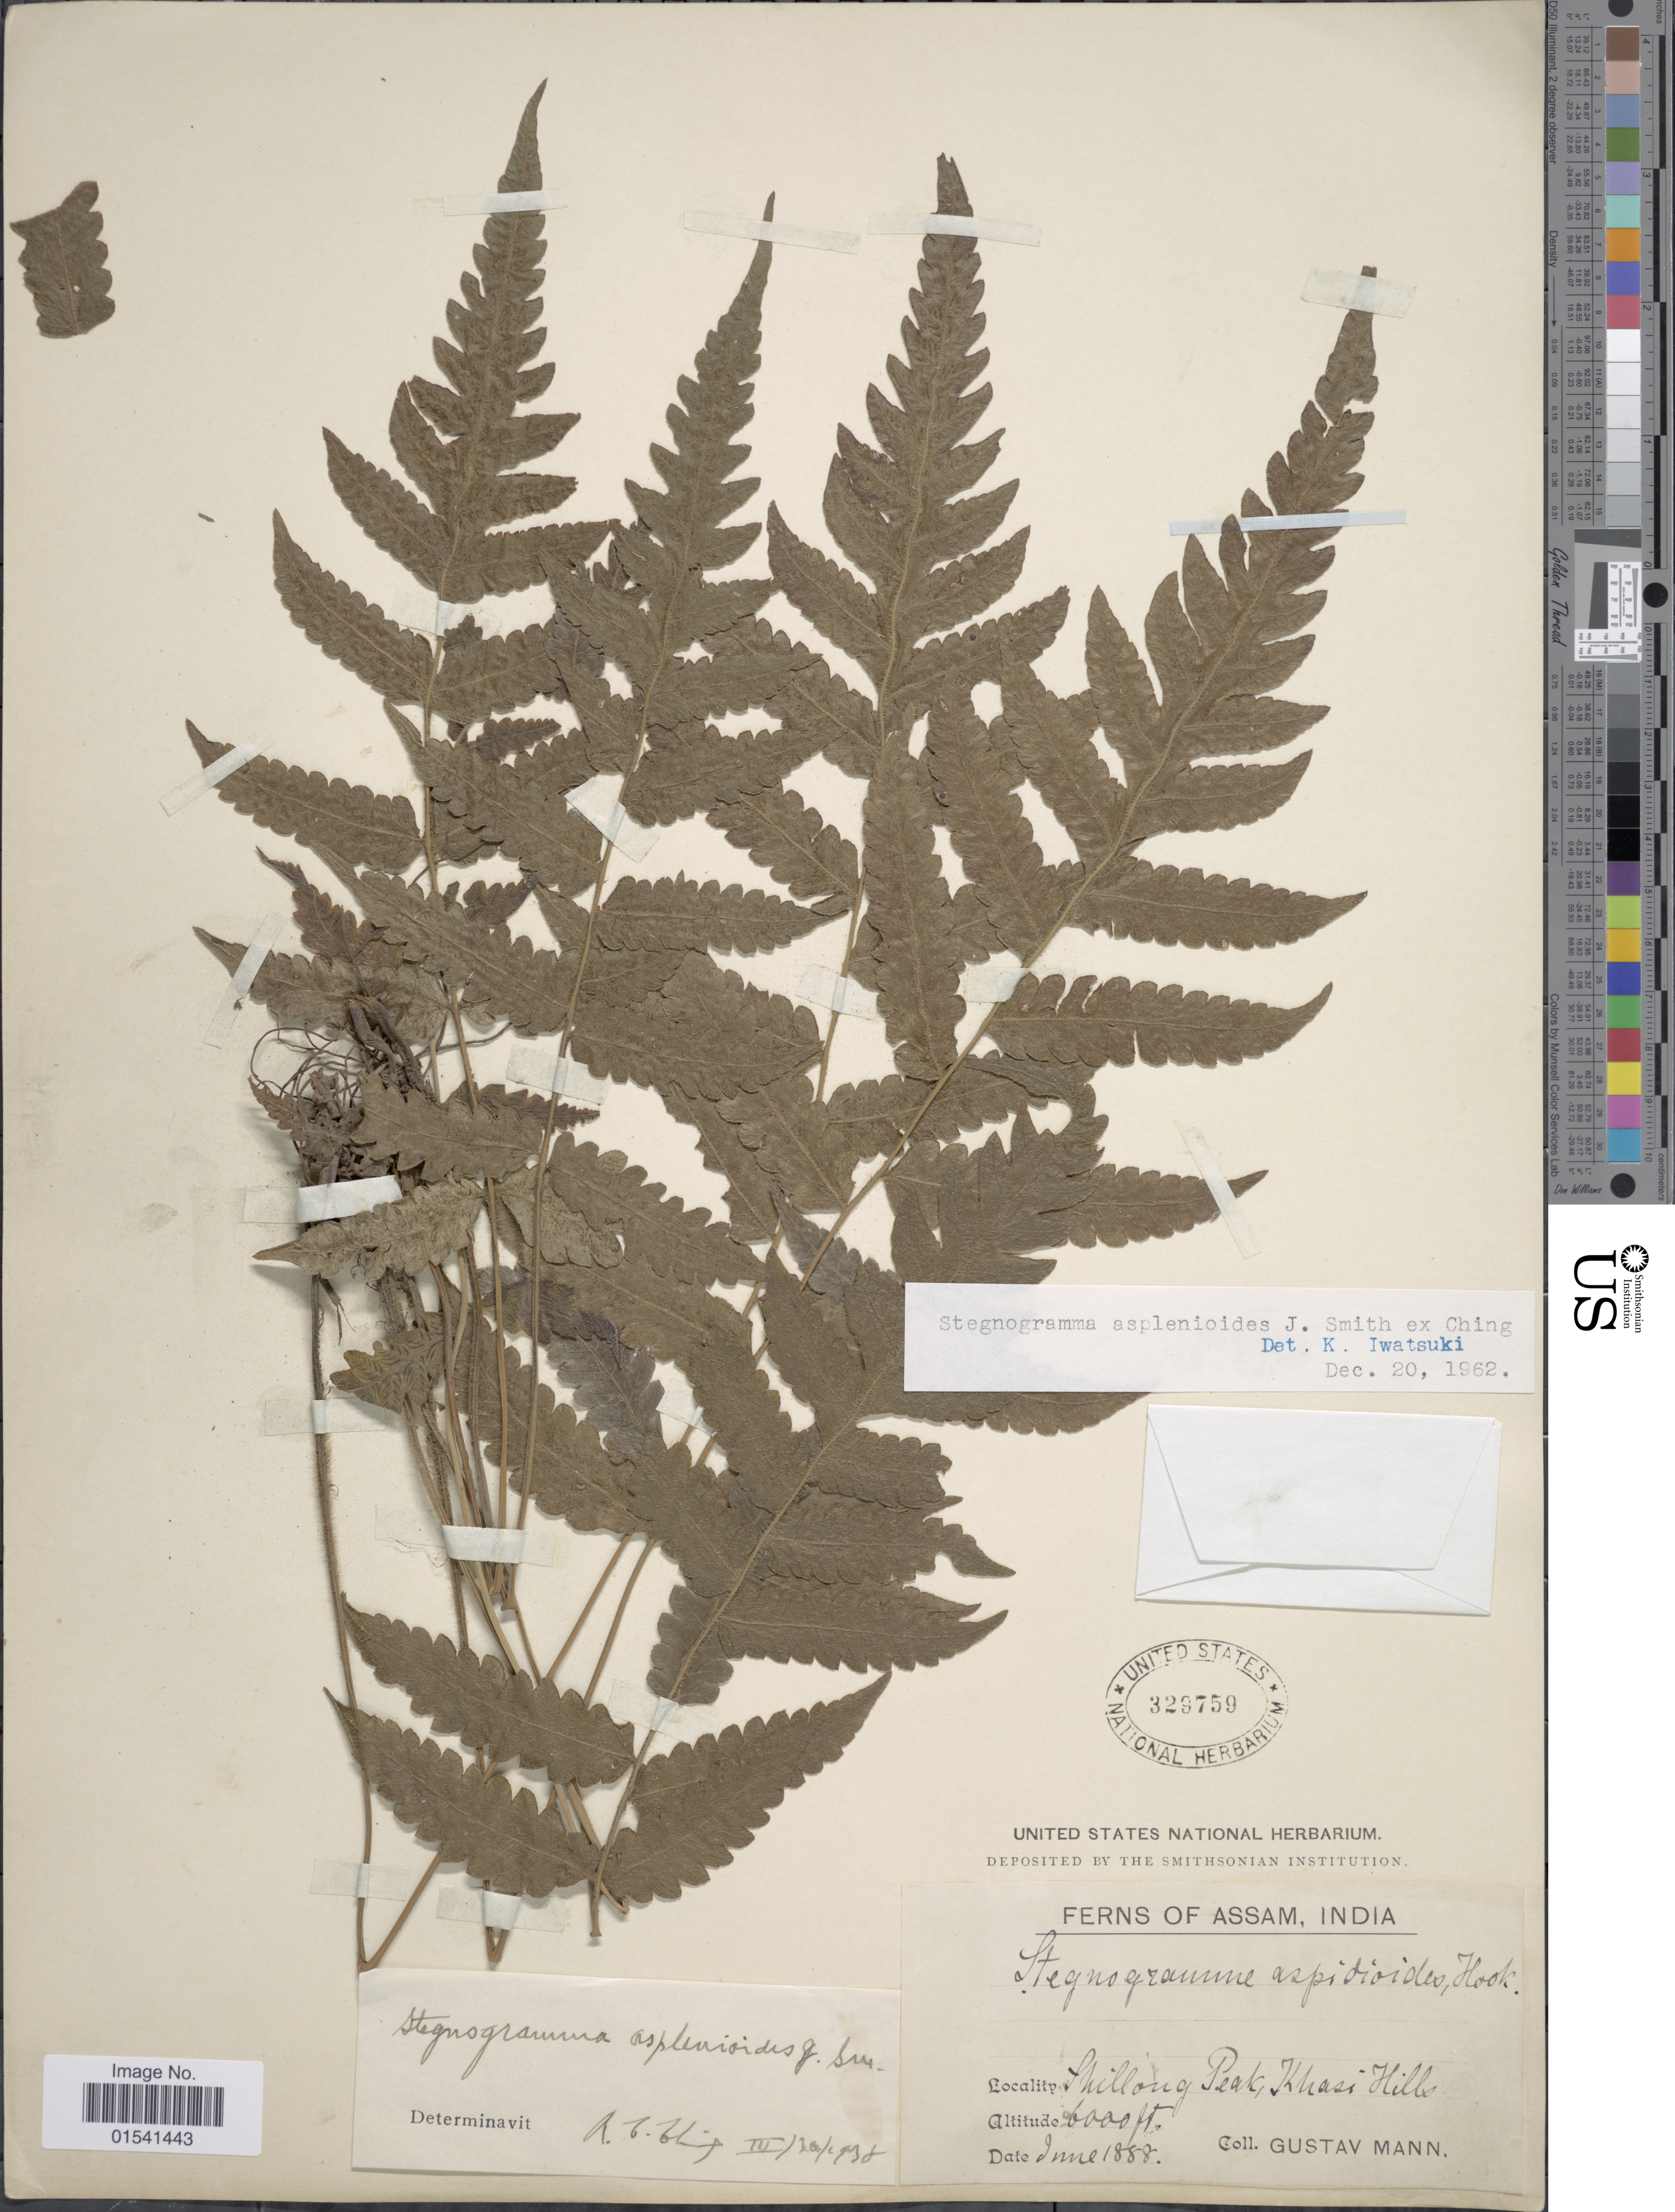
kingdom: Plantae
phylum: Tracheophyta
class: Polypodiopsida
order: Polypodiales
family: Thelypteridaceae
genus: Stegnogramma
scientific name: Stegnogramma aspleniodes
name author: (C. Chr.) J. Sm. ex Ching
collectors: G. Mann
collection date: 1888-06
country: India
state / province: Meghalaya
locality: Shillong Peak, Khasi Hills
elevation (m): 1829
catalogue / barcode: US 329759